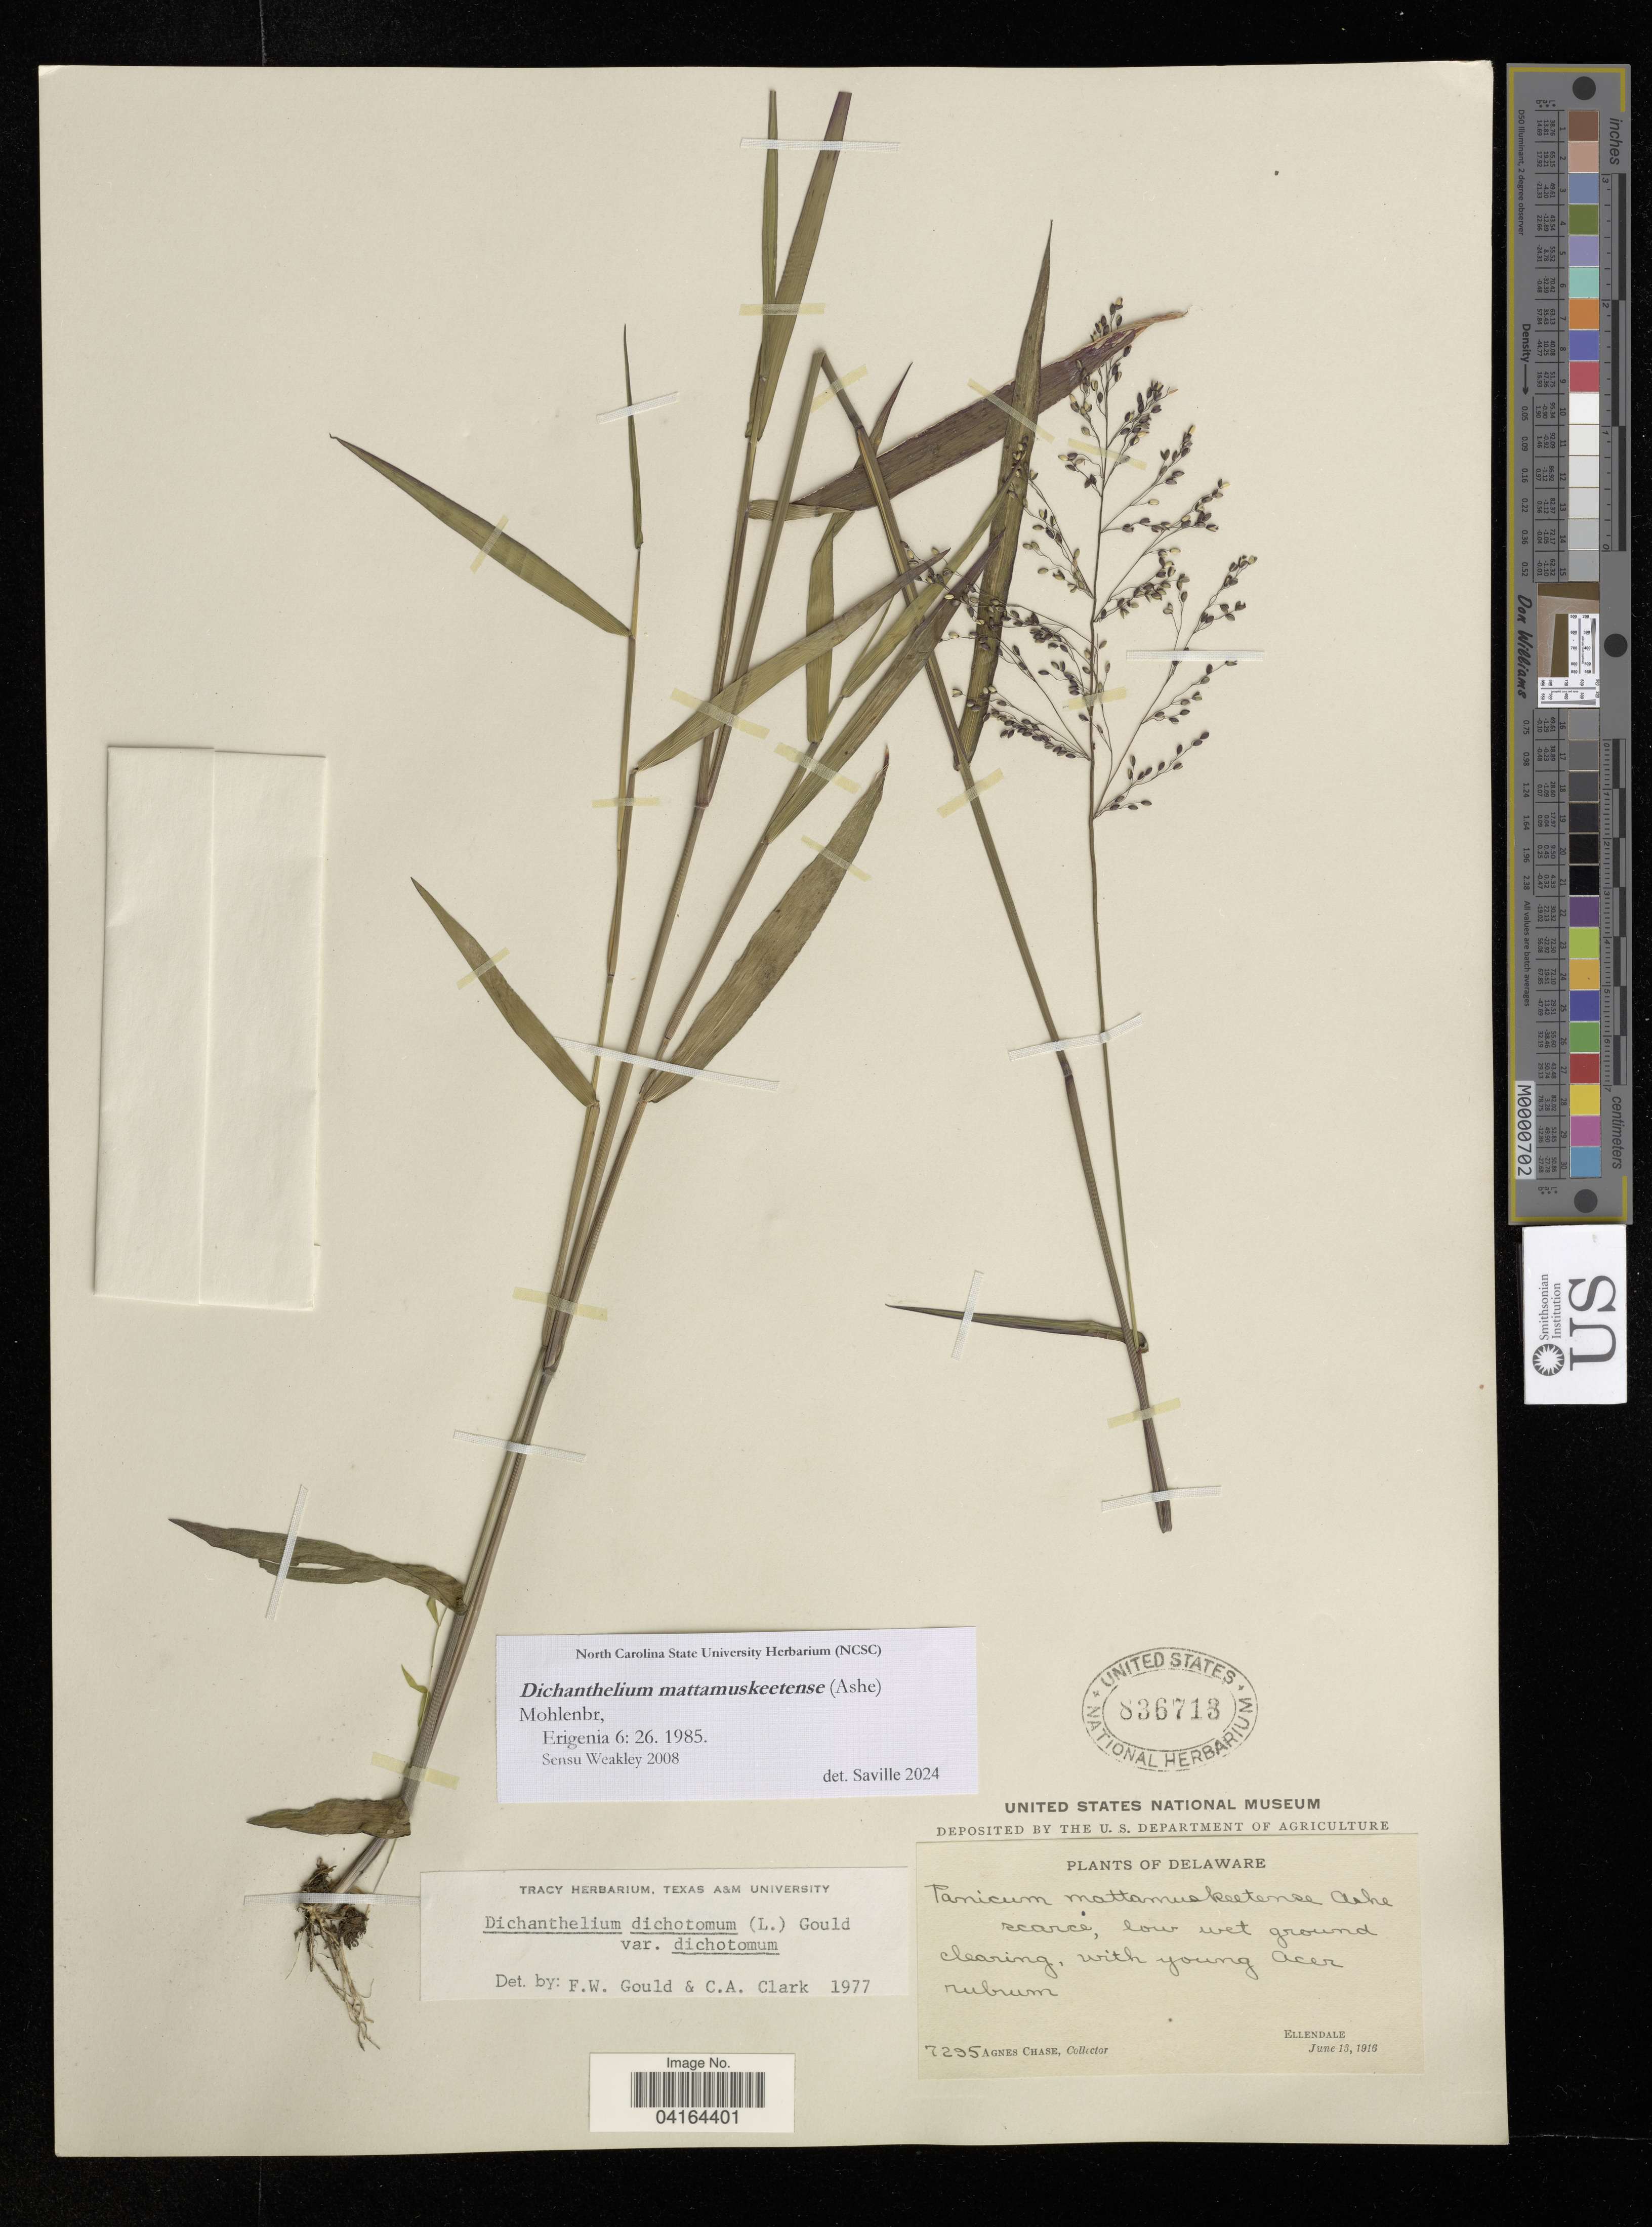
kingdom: Plantae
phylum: Tracheophyta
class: Liliopsida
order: Poales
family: Poaceae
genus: Dichanthelium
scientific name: Dichanthelium mattamuskeetense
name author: (Ashe) Mohlenbr.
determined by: Saville, A. C., (NCSC), North Carolina State University (UNITED STATES)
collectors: A. Chase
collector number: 7295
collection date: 1916-06-13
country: United States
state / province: Delaware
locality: Ellendale.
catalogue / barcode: US 836713